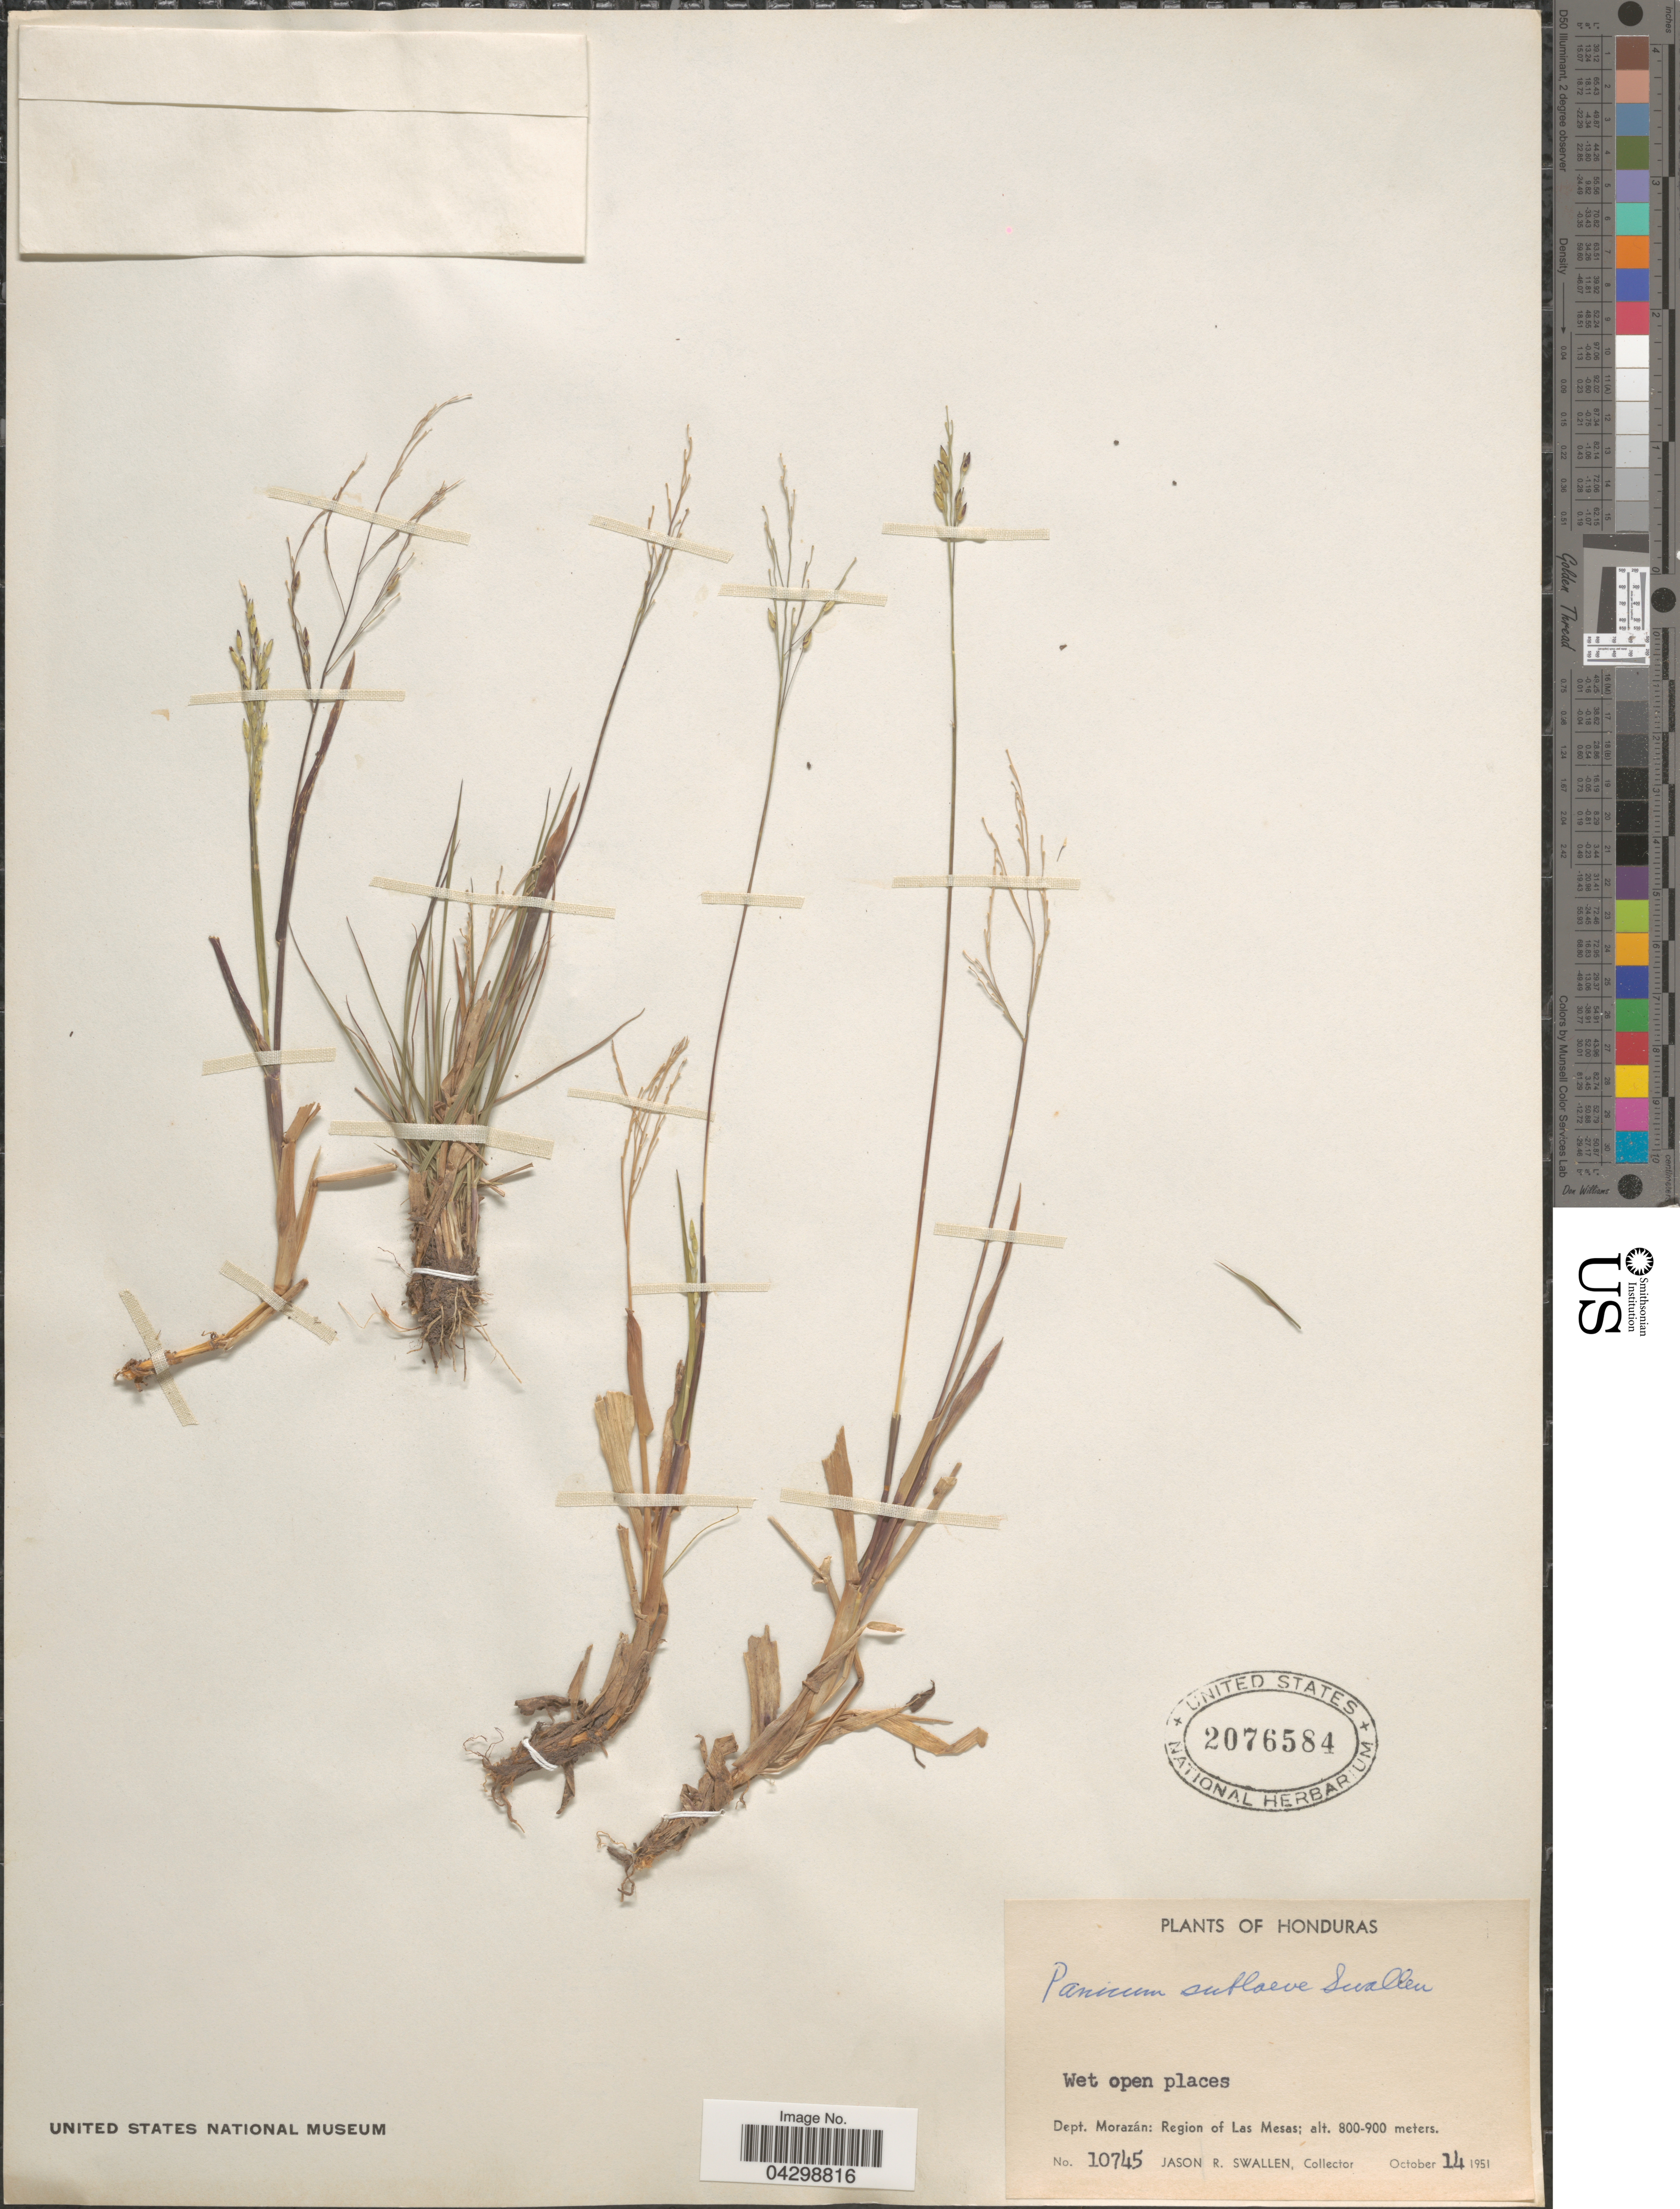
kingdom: Plantae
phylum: Tracheophyta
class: Liliopsida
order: Poales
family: Poaceae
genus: Panicum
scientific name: Panicum sublaeve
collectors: J. R. Swallen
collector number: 10745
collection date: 1951-10-14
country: Honduras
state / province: Fco. Morazán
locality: Wet open places. Dept. Morazán: Region of Las Mesas.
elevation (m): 800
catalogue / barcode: US 2076584